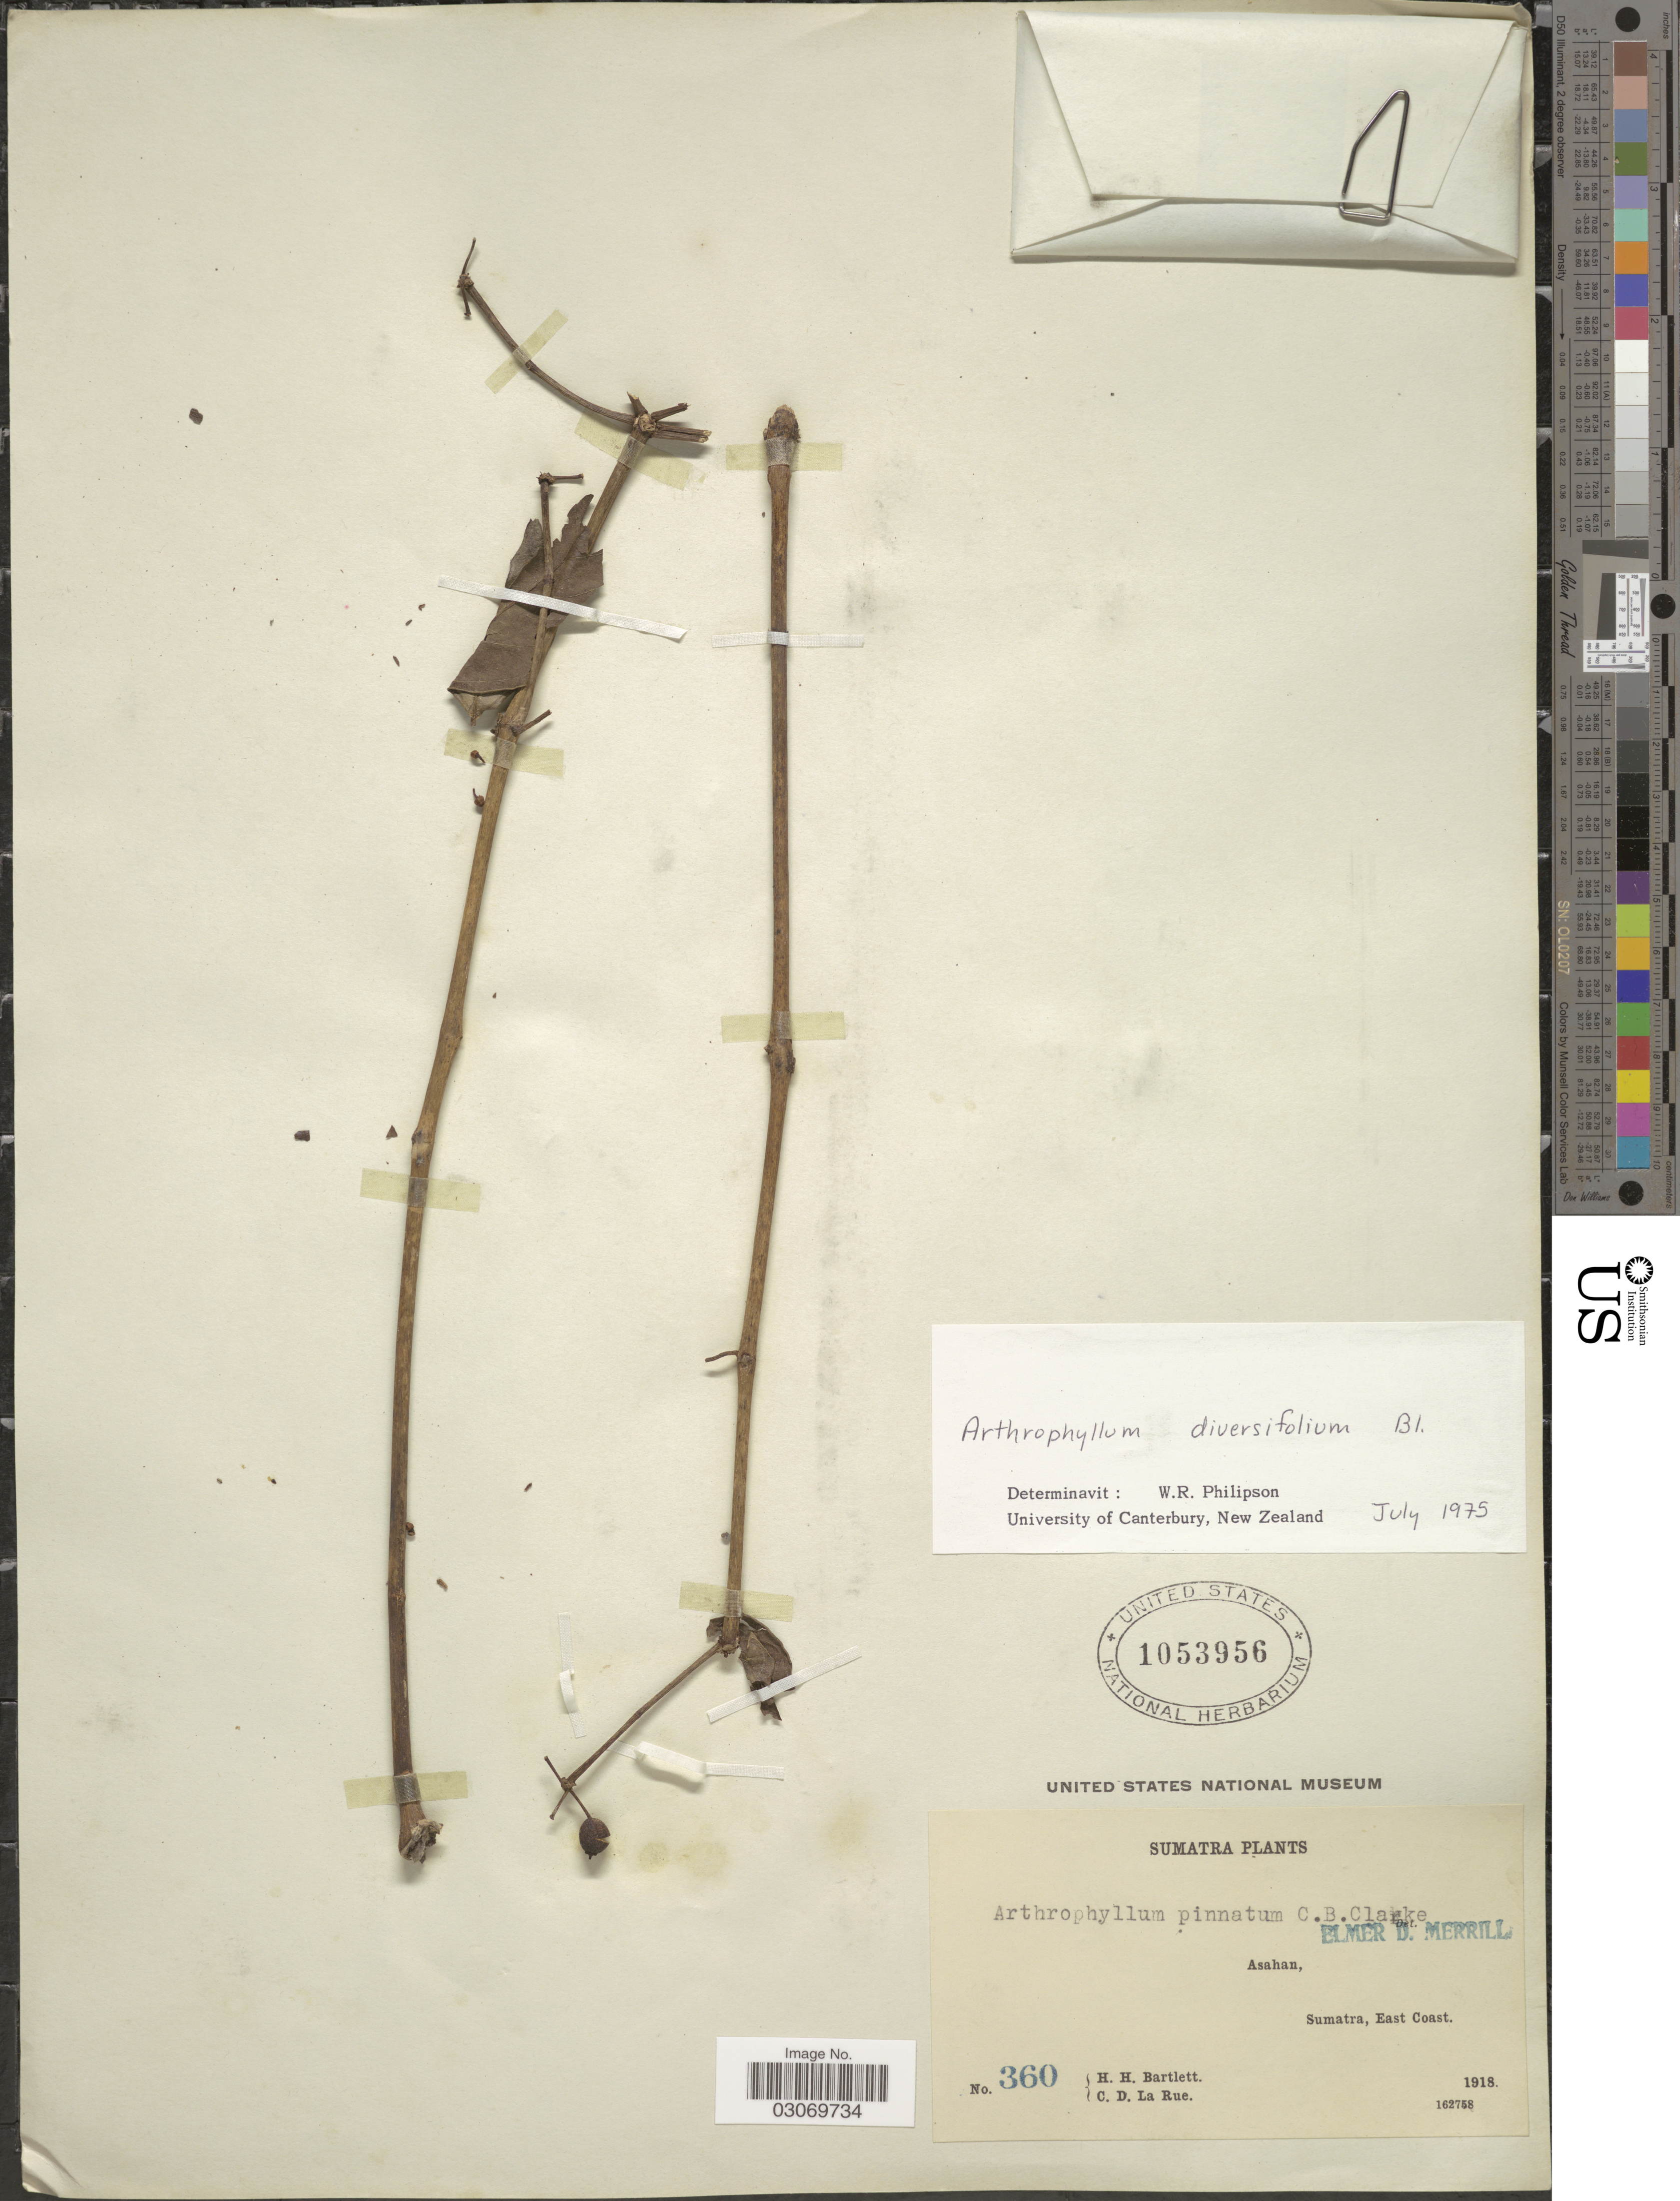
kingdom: Plantae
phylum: Tracheophyta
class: Magnoliopsida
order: Apiales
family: Araliaceae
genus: Arthrophyllum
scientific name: Arthrophyllum diversifolium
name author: Blume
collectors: H. H. Bartlett & C. La Rue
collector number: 360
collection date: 1918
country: Indonesia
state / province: Sumatra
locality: Asahan, East Coast.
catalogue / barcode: US 1053956